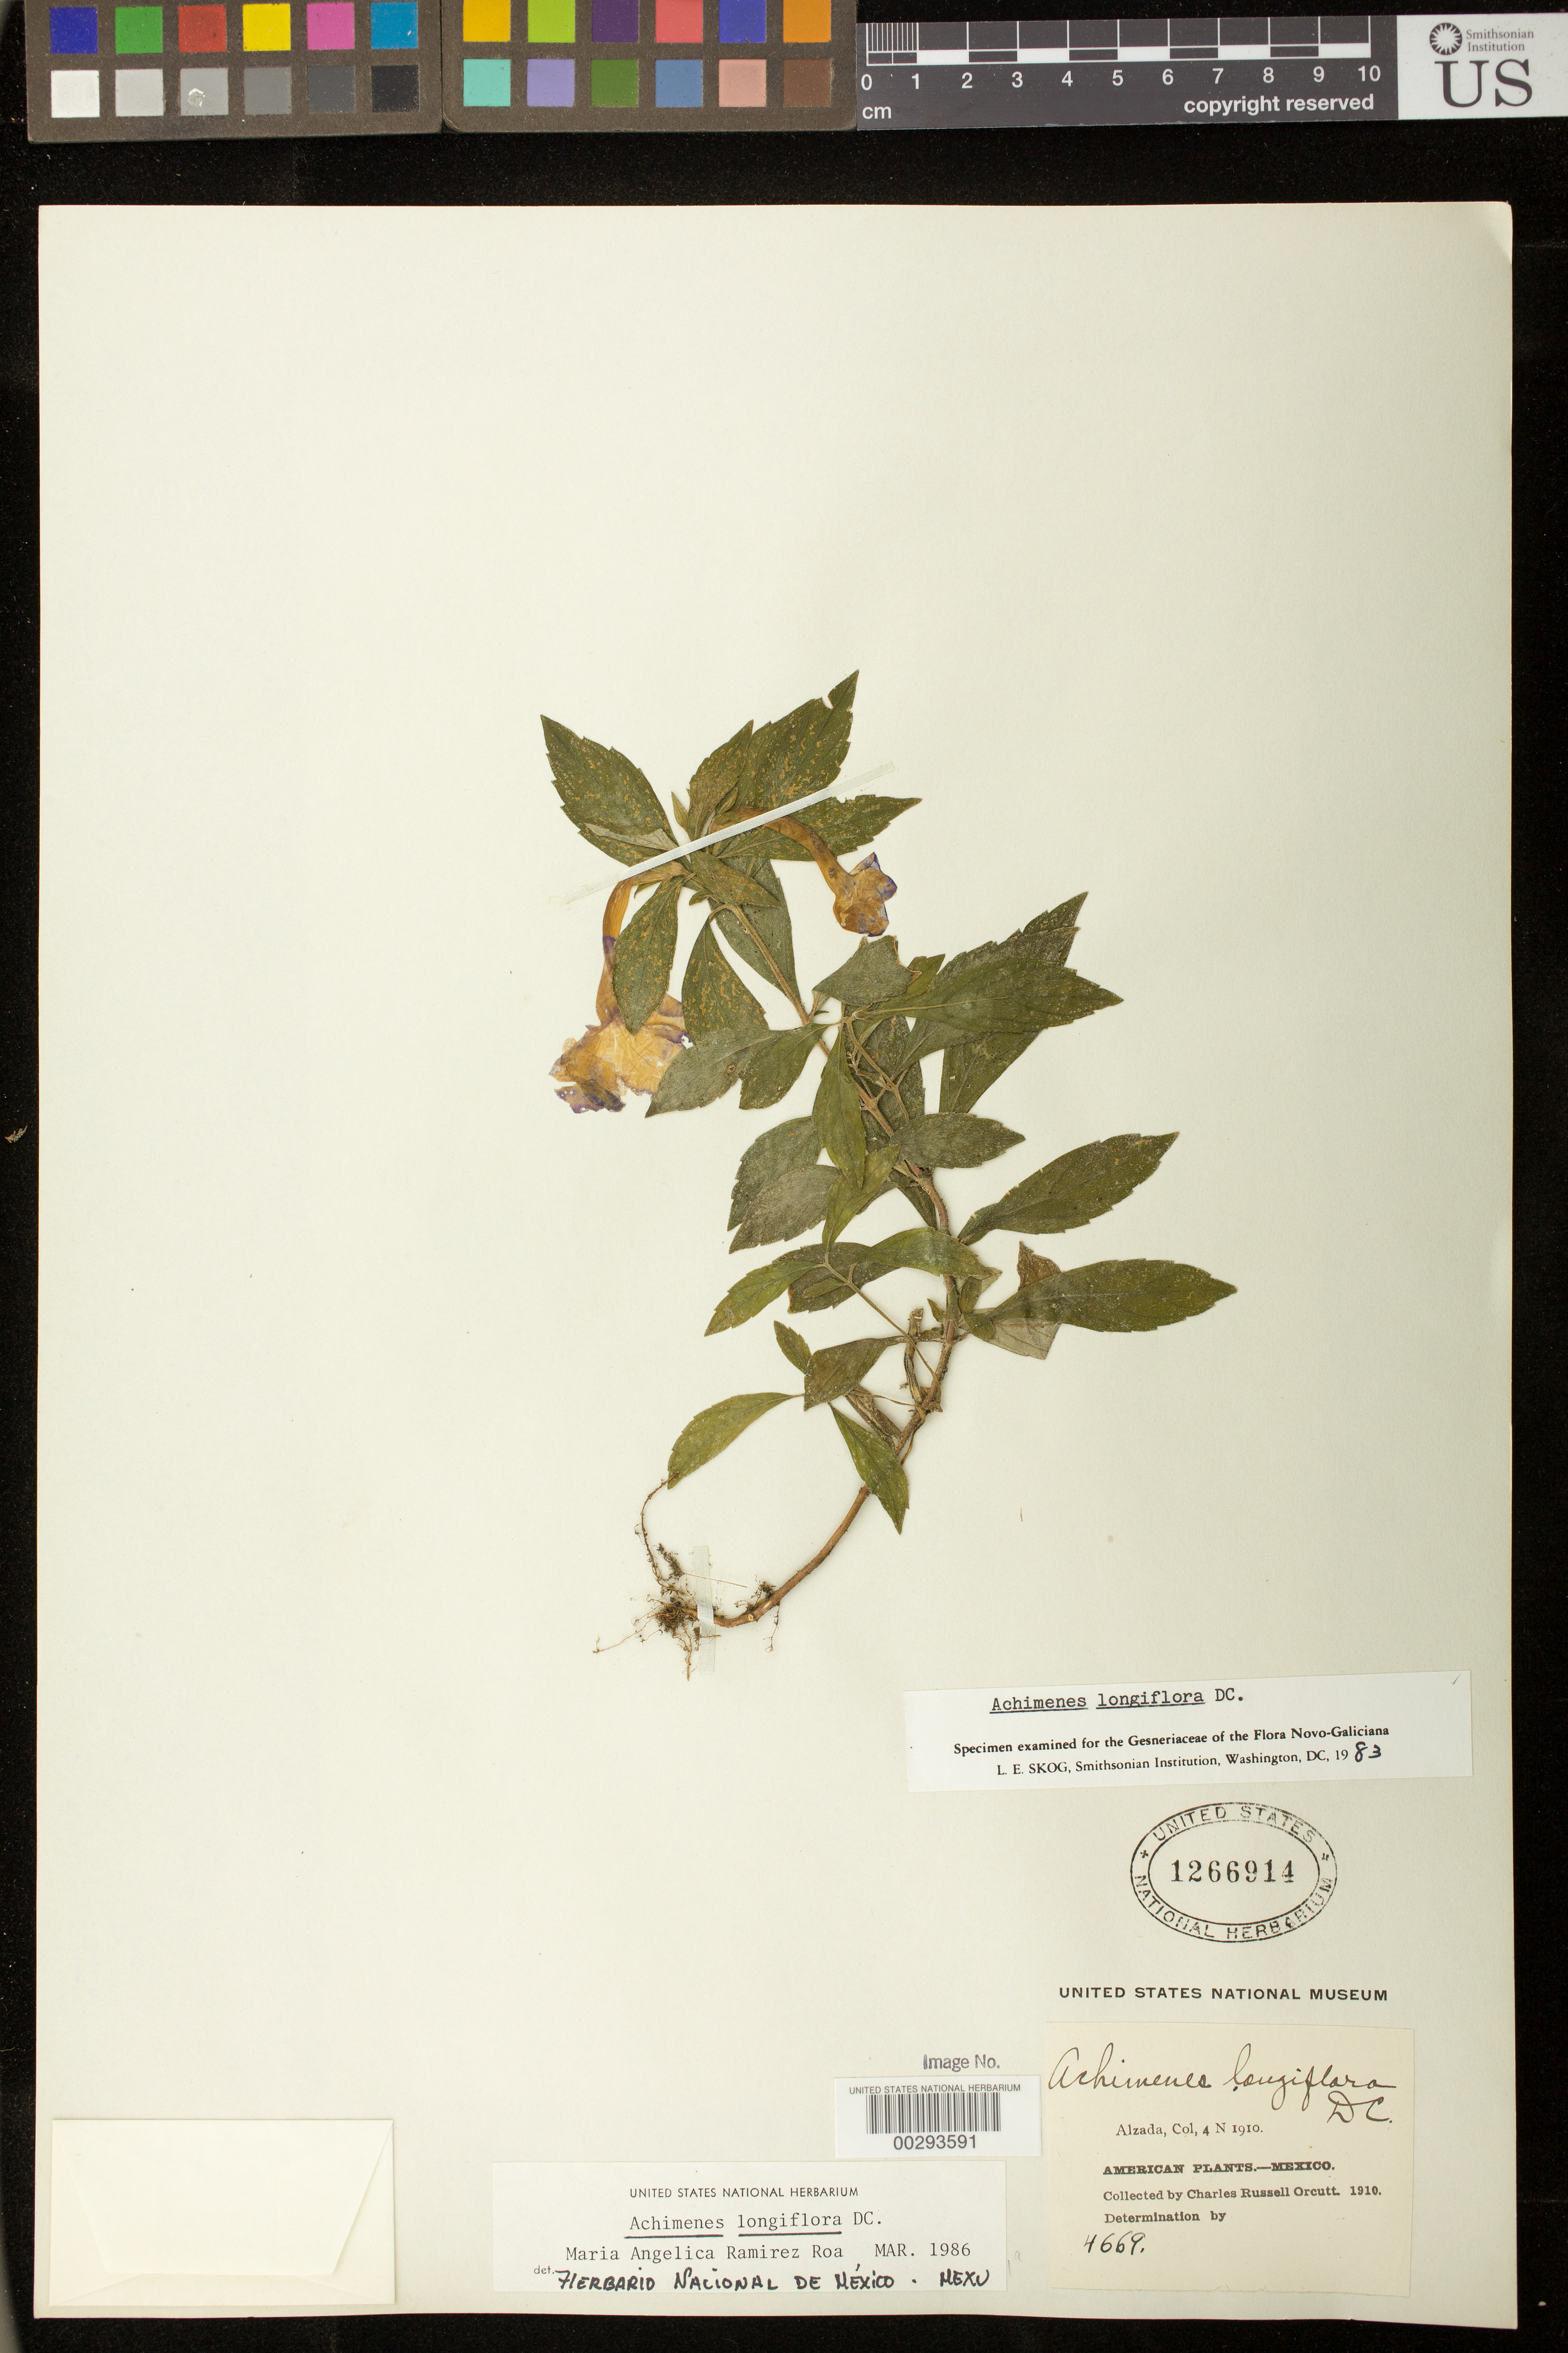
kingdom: Plantae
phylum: Tracheophyta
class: Magnoliopsida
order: Lamiales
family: Gesneriaceae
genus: Achimenes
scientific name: Achimenes longiflora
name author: DC.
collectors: C. R. Orcutt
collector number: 4669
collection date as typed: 04 Nov 1910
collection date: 1910-11-04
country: Mexico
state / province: Colima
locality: Alzada, Col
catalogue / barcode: US 1266914